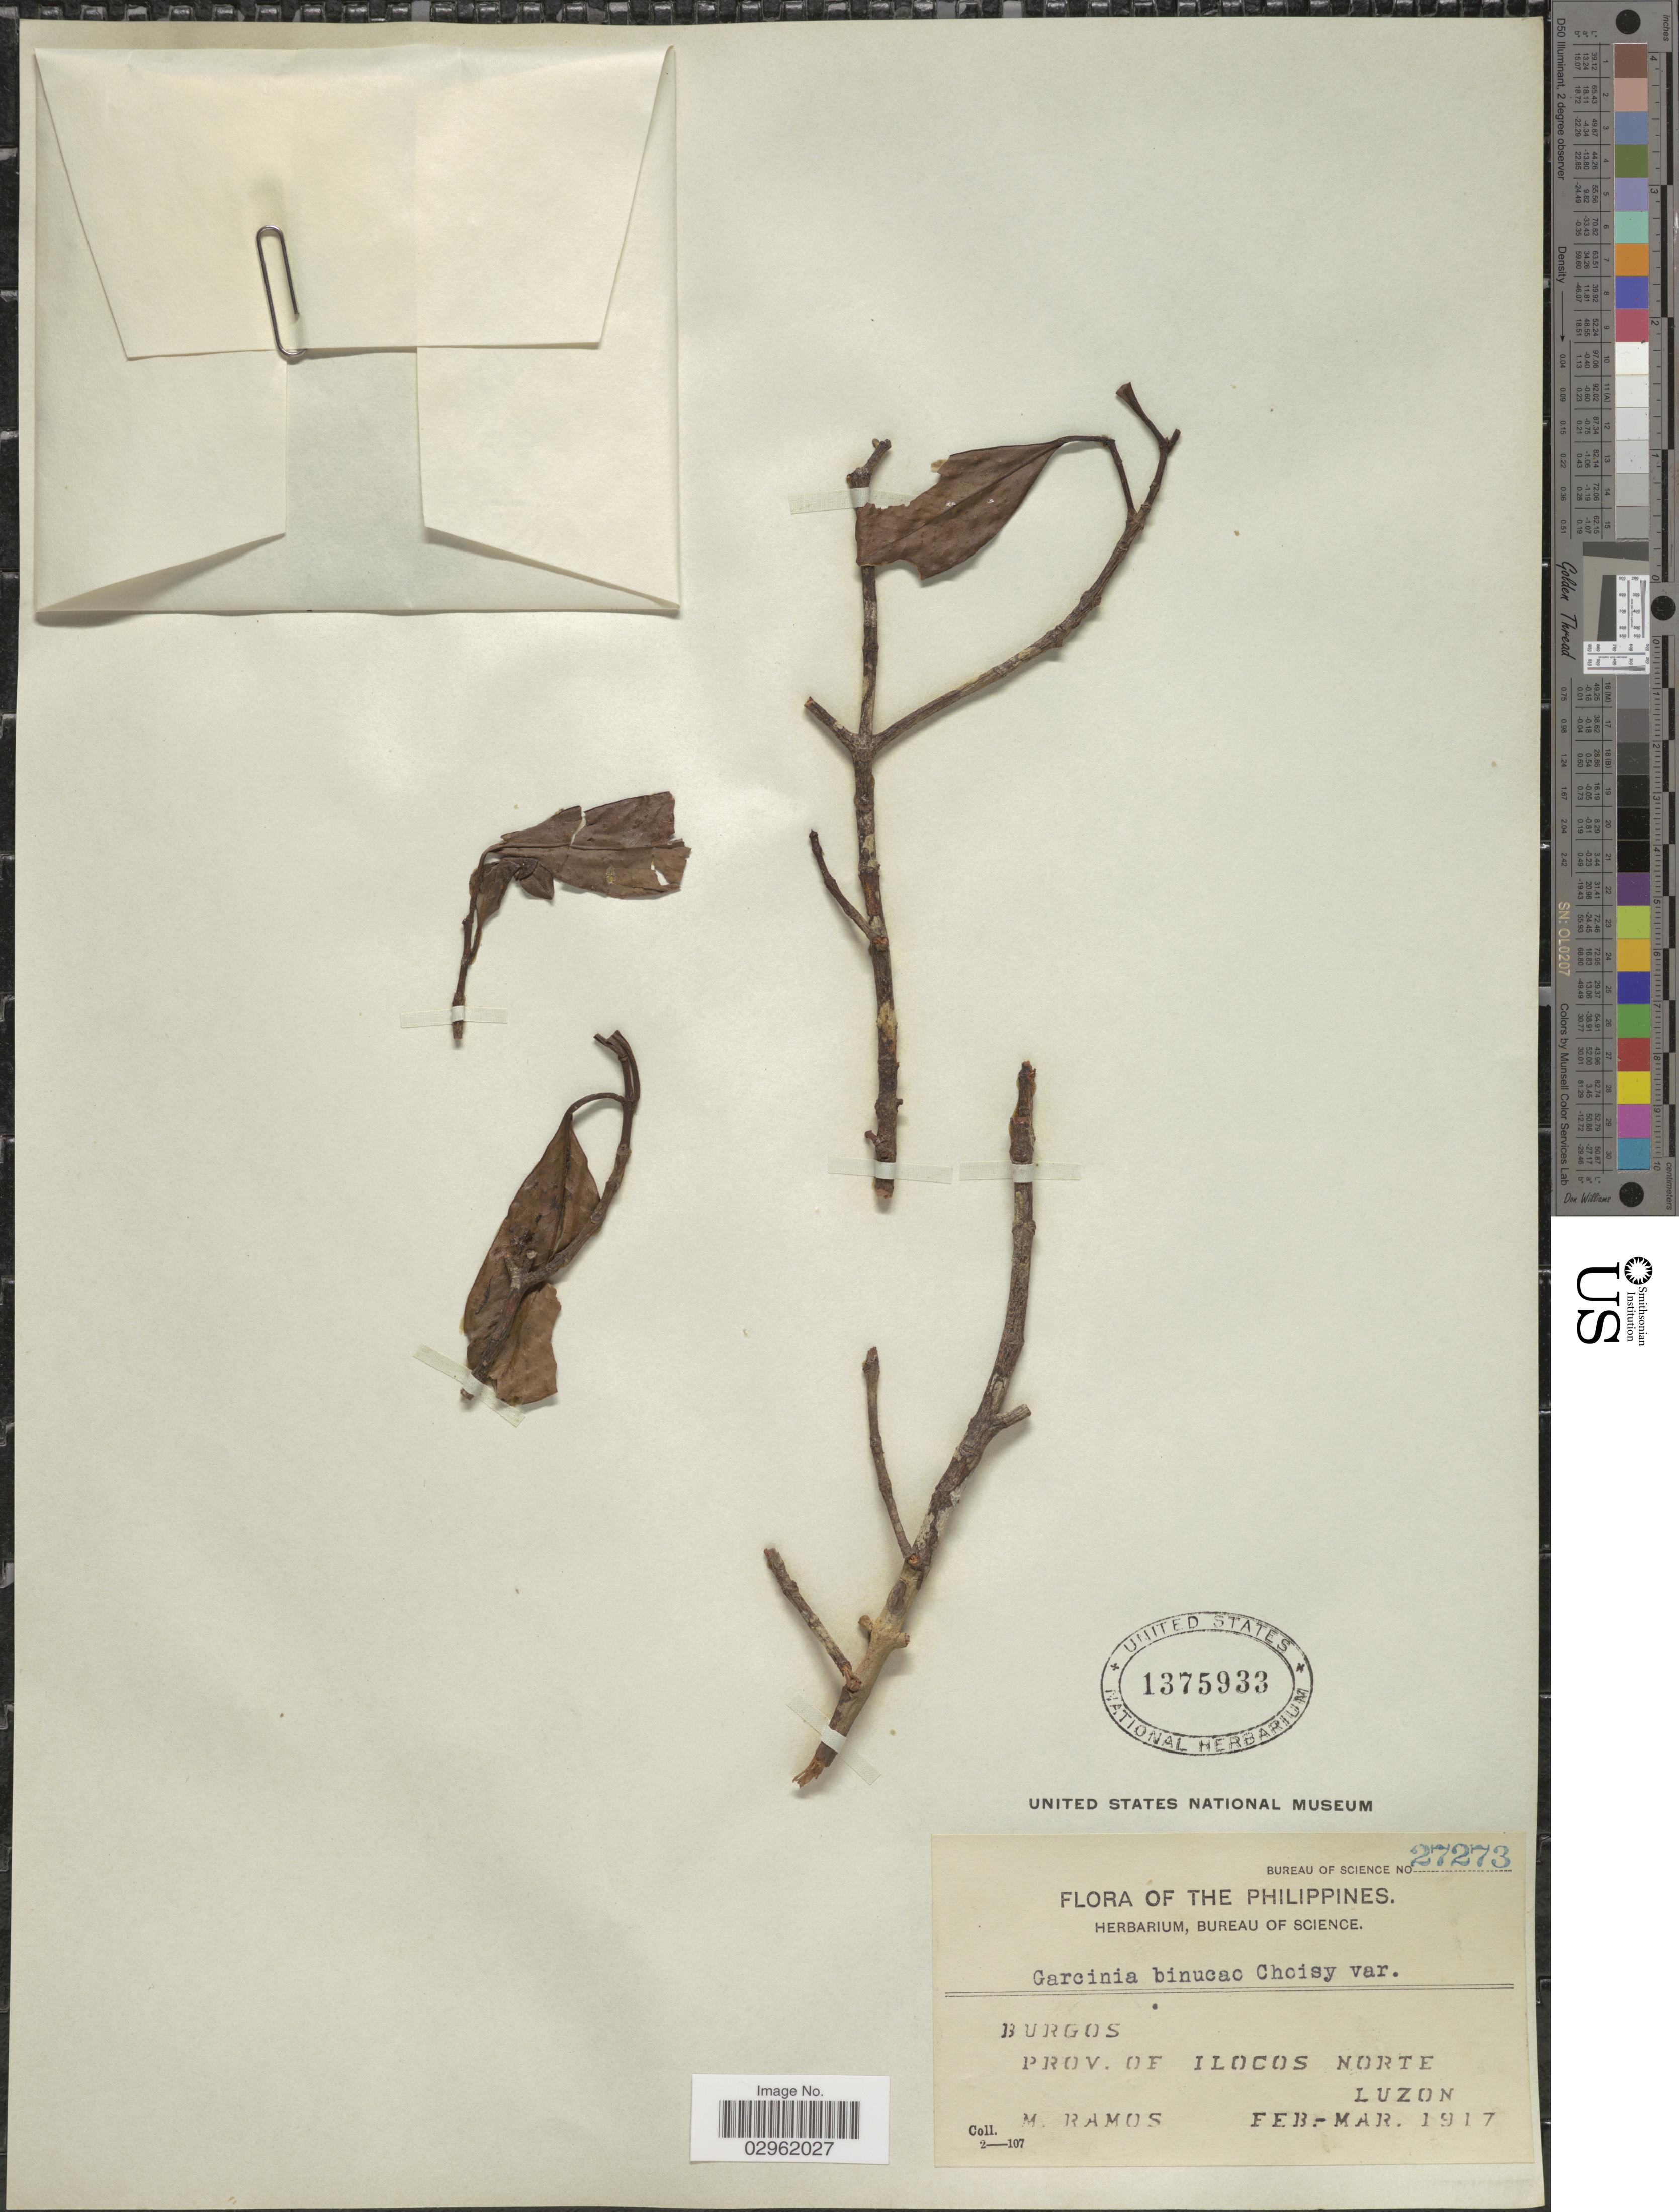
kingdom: Plantae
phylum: Tracheophyta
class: Magnoliopsida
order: Malpighiales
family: Clusiaceae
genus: Garcinia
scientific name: Garcinia binucao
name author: (Blanco) Choisy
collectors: M. Ramos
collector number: Bureau of Science 27273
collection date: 1917-02/1917-03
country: Philippines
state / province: Ilocos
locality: Burgos. Prov. of Ilocos Norte. Luzon.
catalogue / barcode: US 1375933